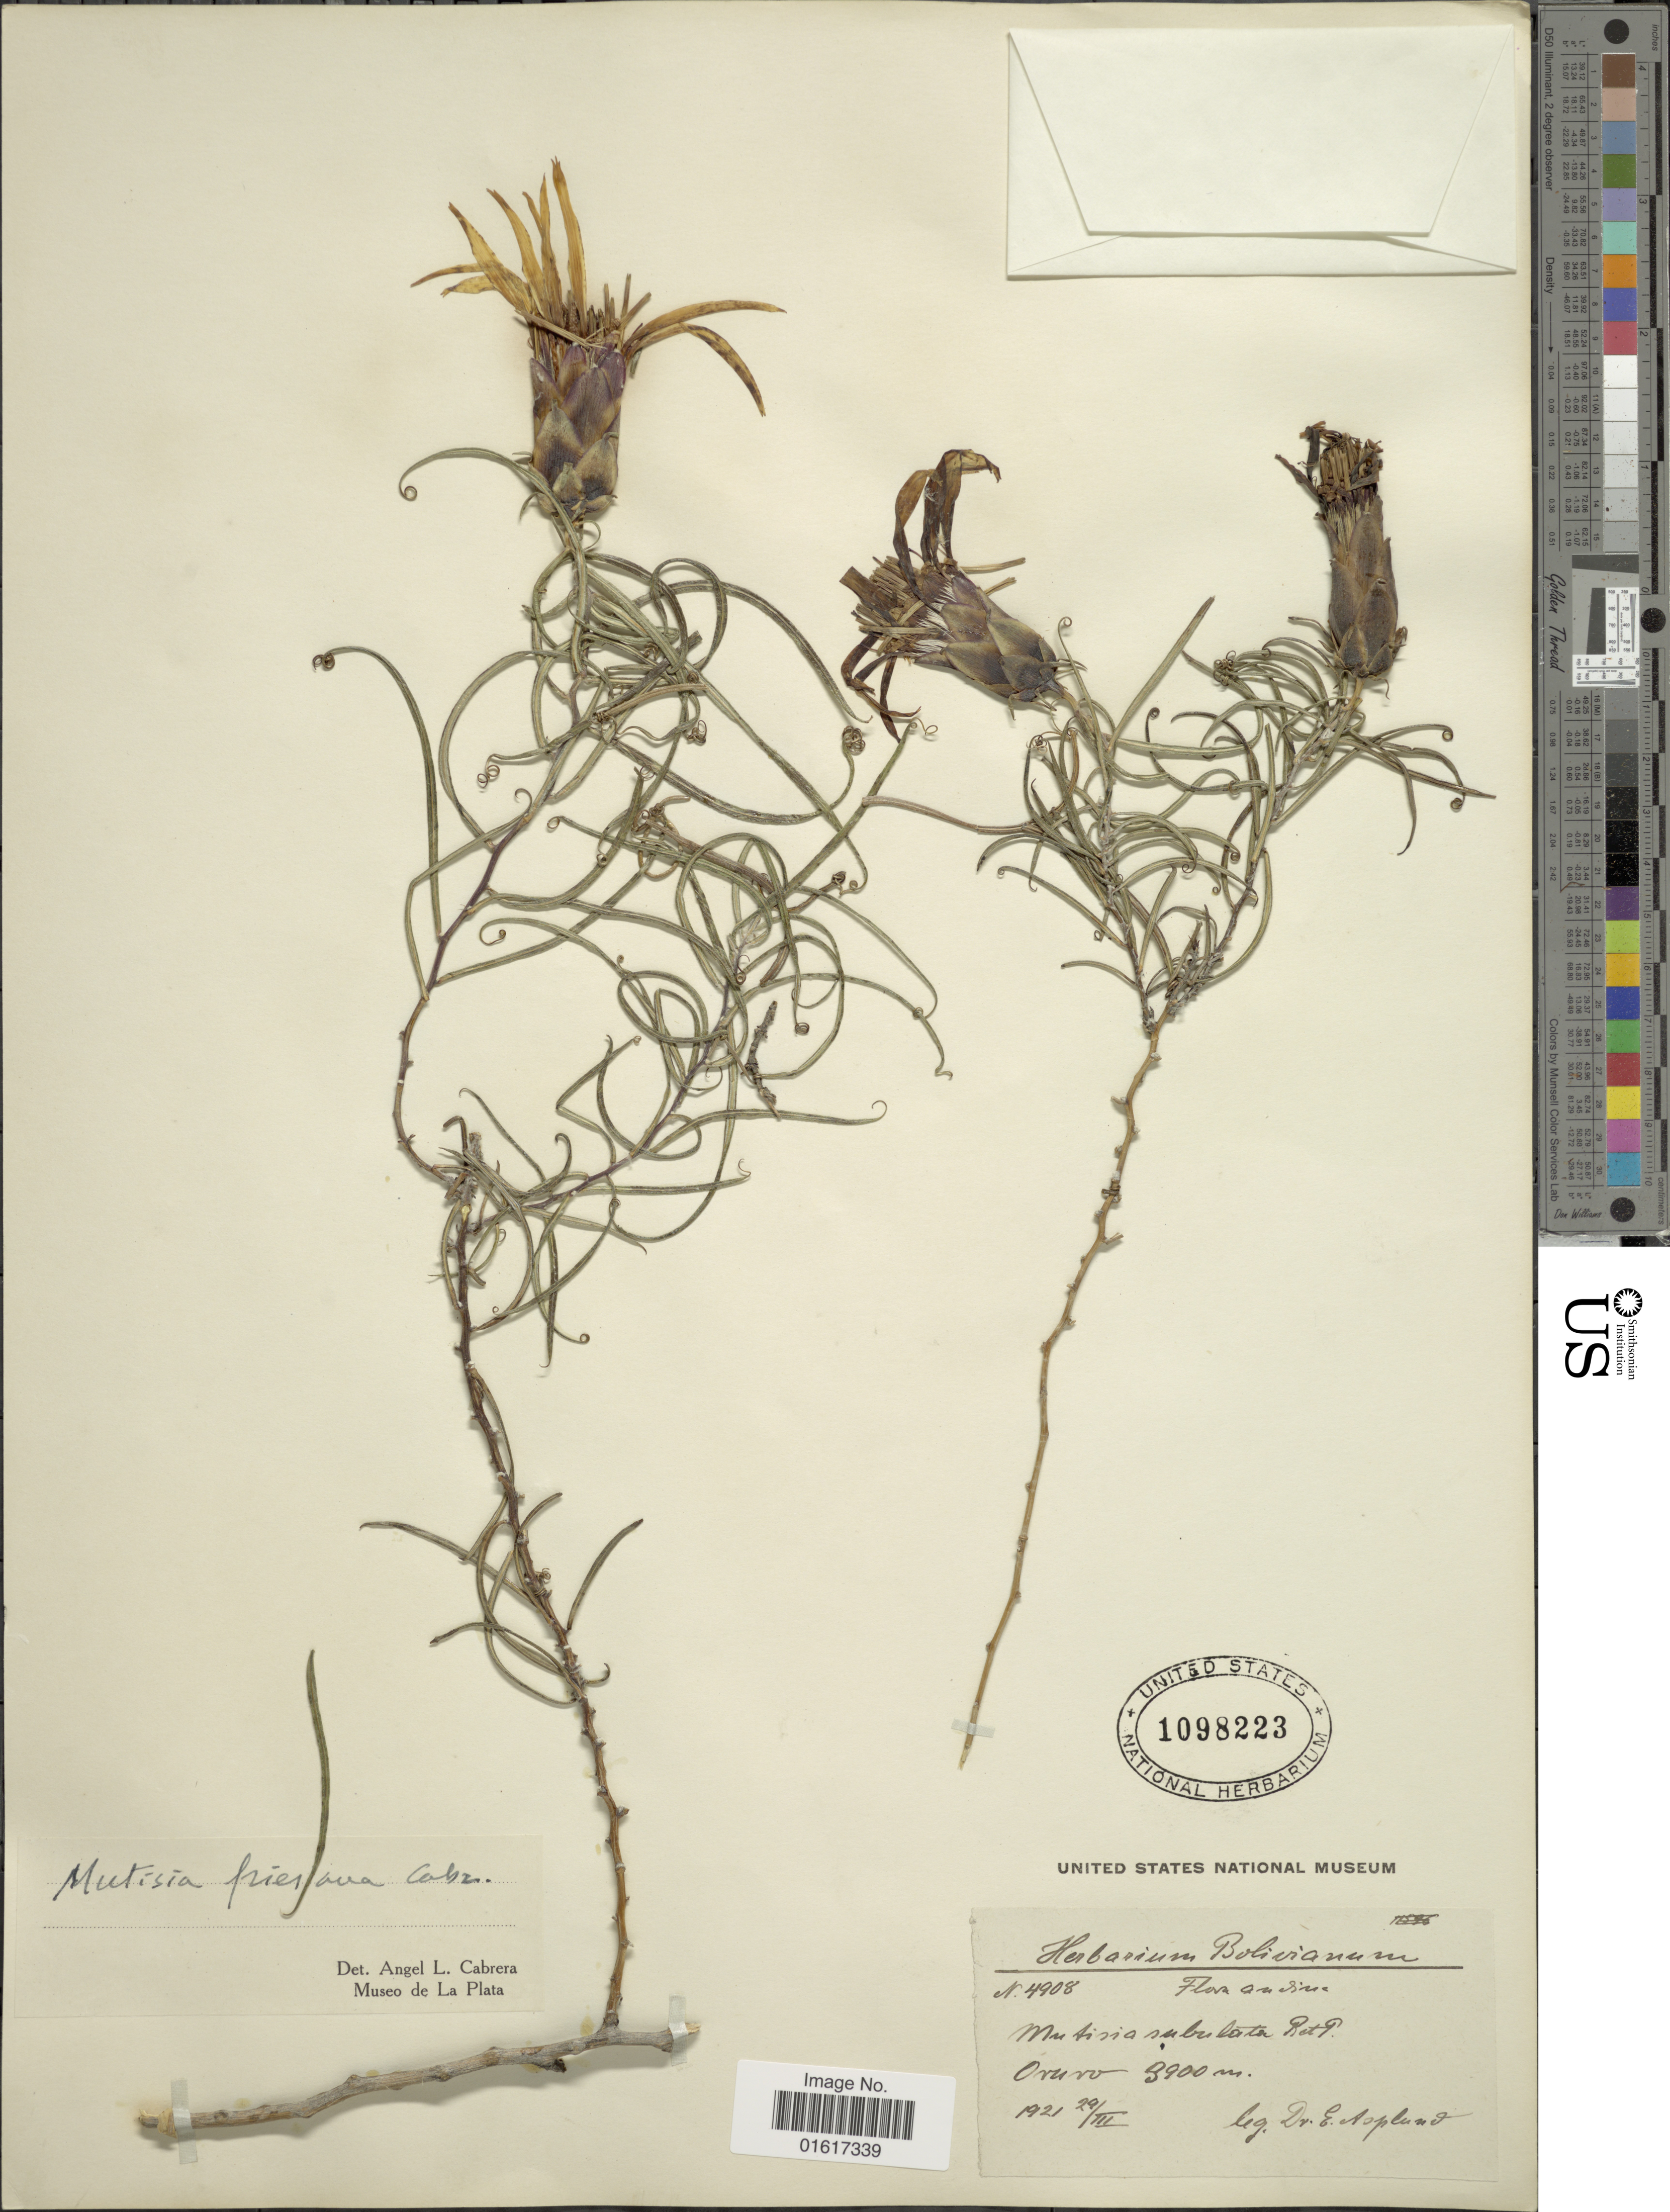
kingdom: Plantae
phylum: Tracheophyta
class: Magnoliopsida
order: Asterales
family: Asteraceae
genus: Mutisia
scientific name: Mutisia friesiana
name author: Cabrera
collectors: E. Asplund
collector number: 4908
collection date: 1921-03-29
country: Bolivia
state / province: Oruro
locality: Andina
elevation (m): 3900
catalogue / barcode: US 1098223